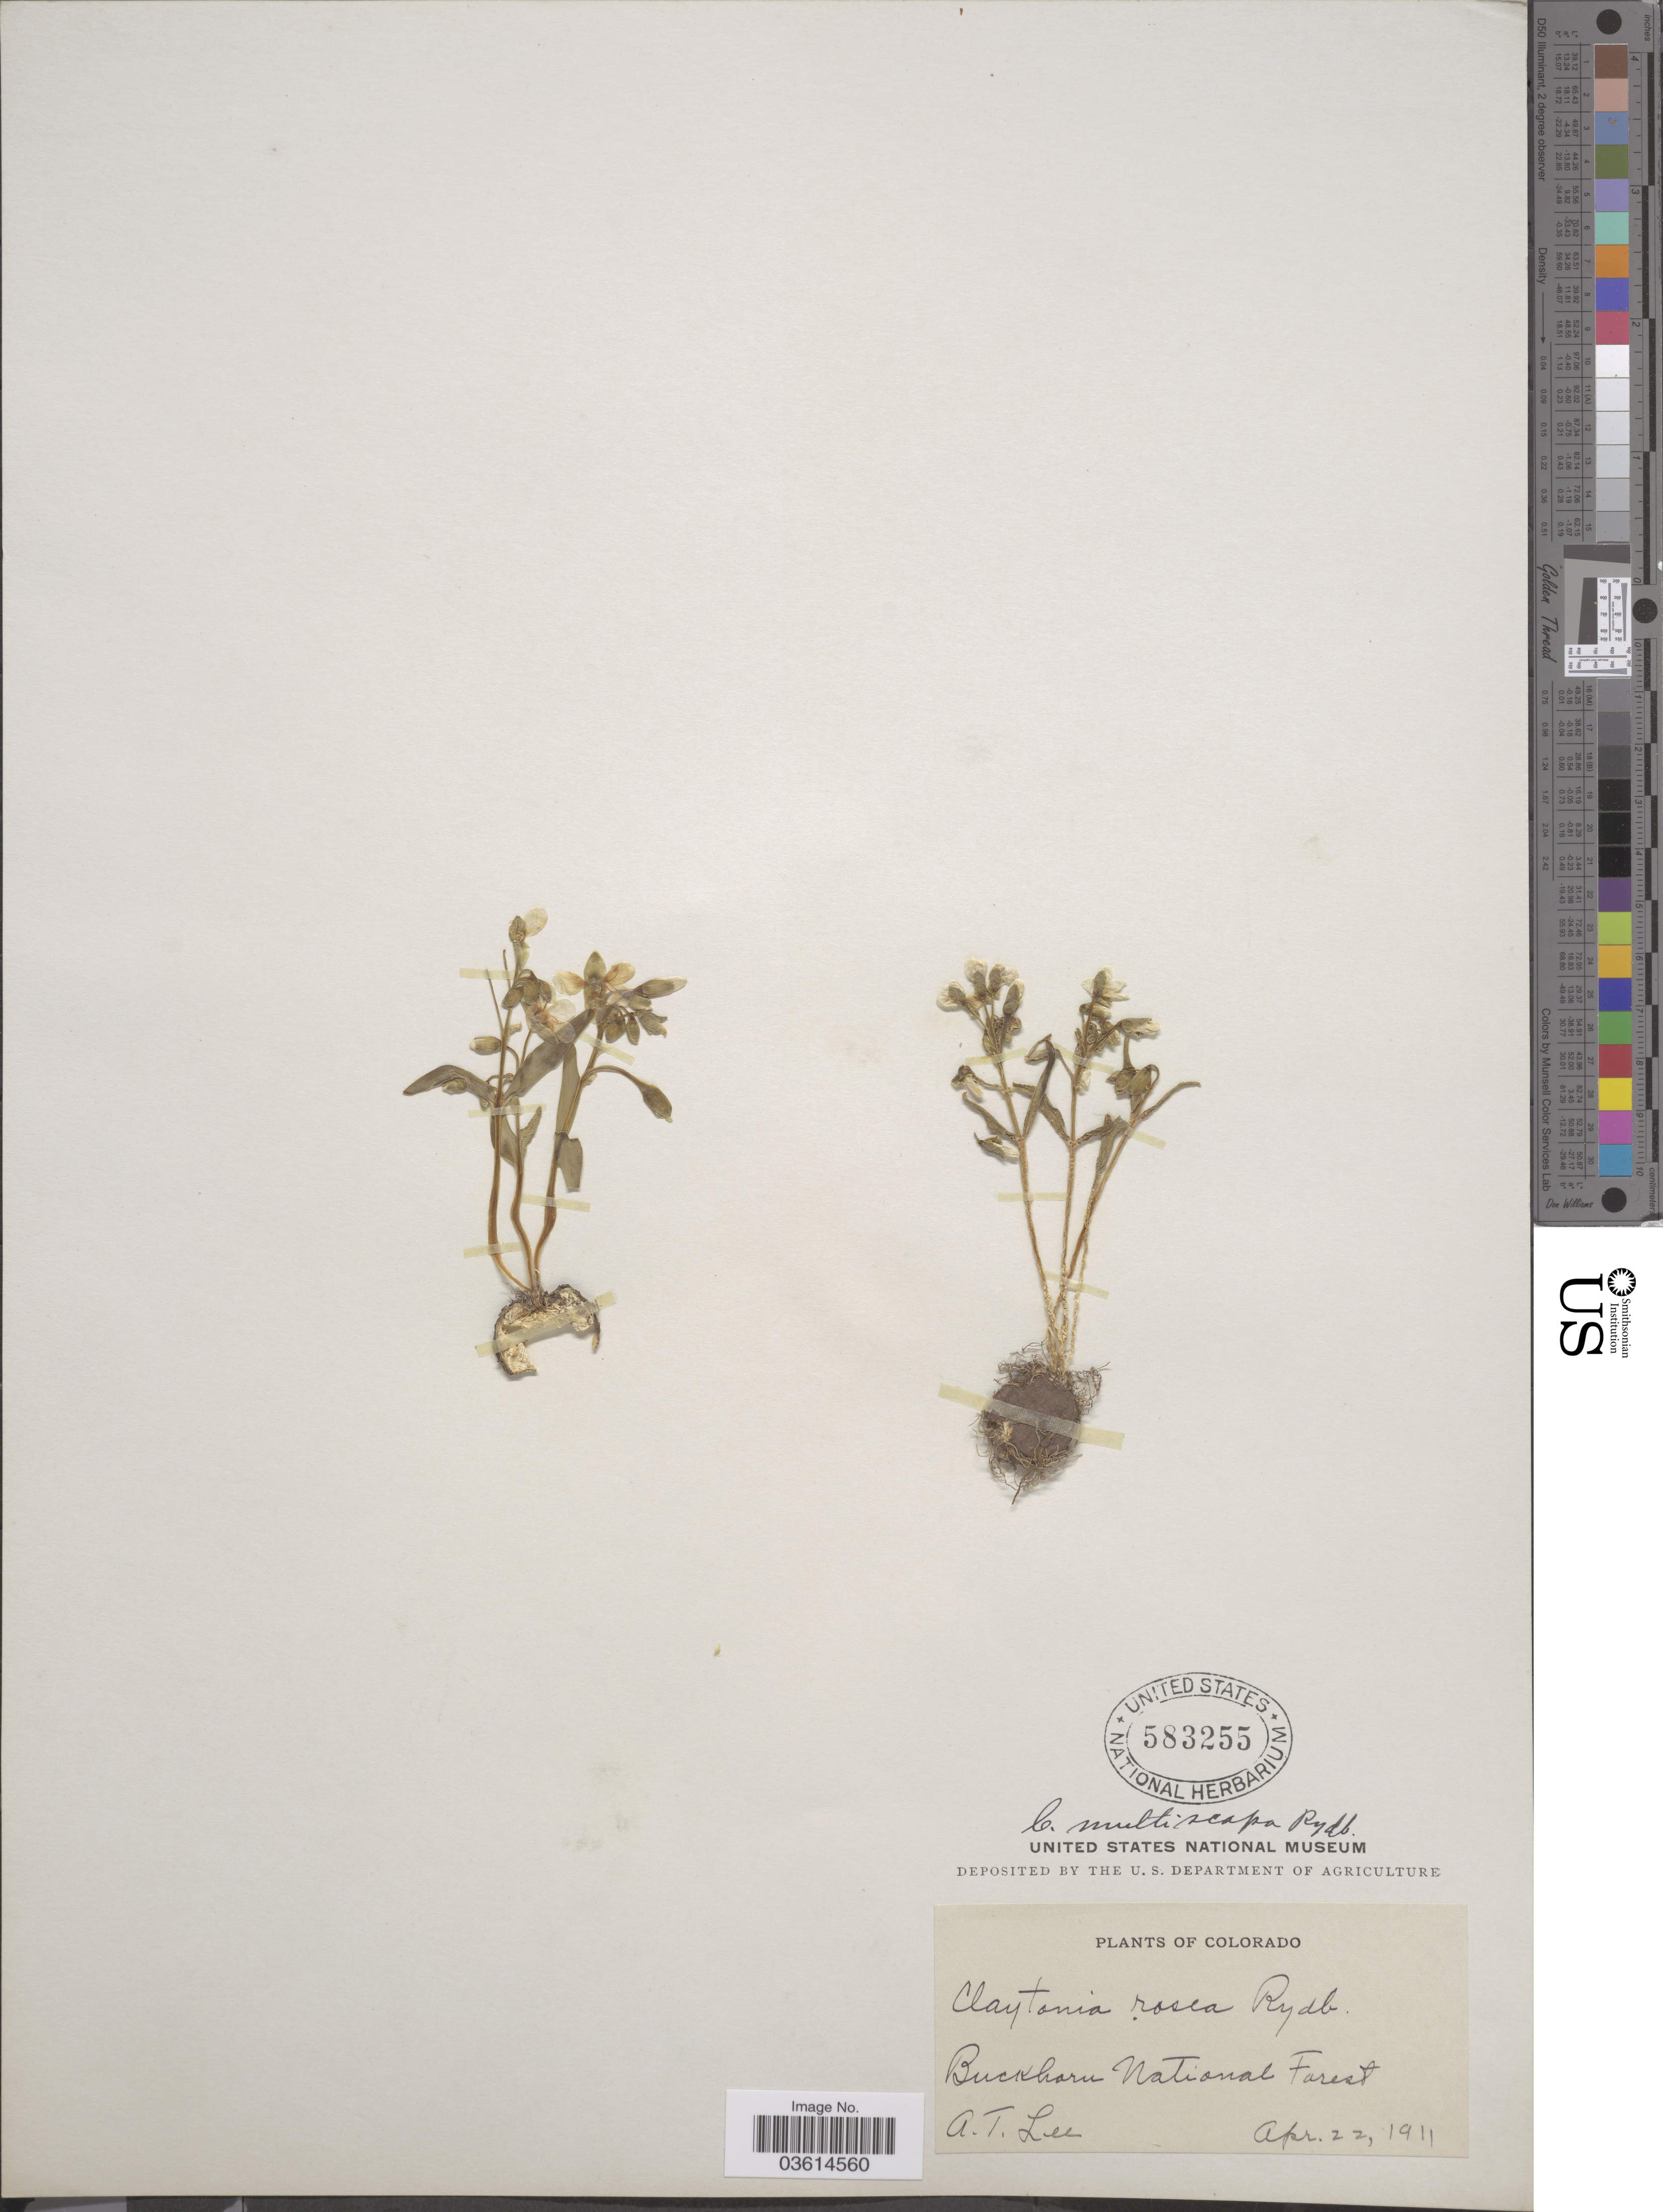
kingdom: Plantae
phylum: Tracheophyta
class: Magnoliopsida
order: Caryophyllales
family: Montiaceae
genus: Claytonia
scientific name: Claytonia multiscapa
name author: Rydb.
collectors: A. T. Lee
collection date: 1911-04-22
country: United States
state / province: Colorado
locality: Buckhorn National Forest.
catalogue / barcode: US 583255